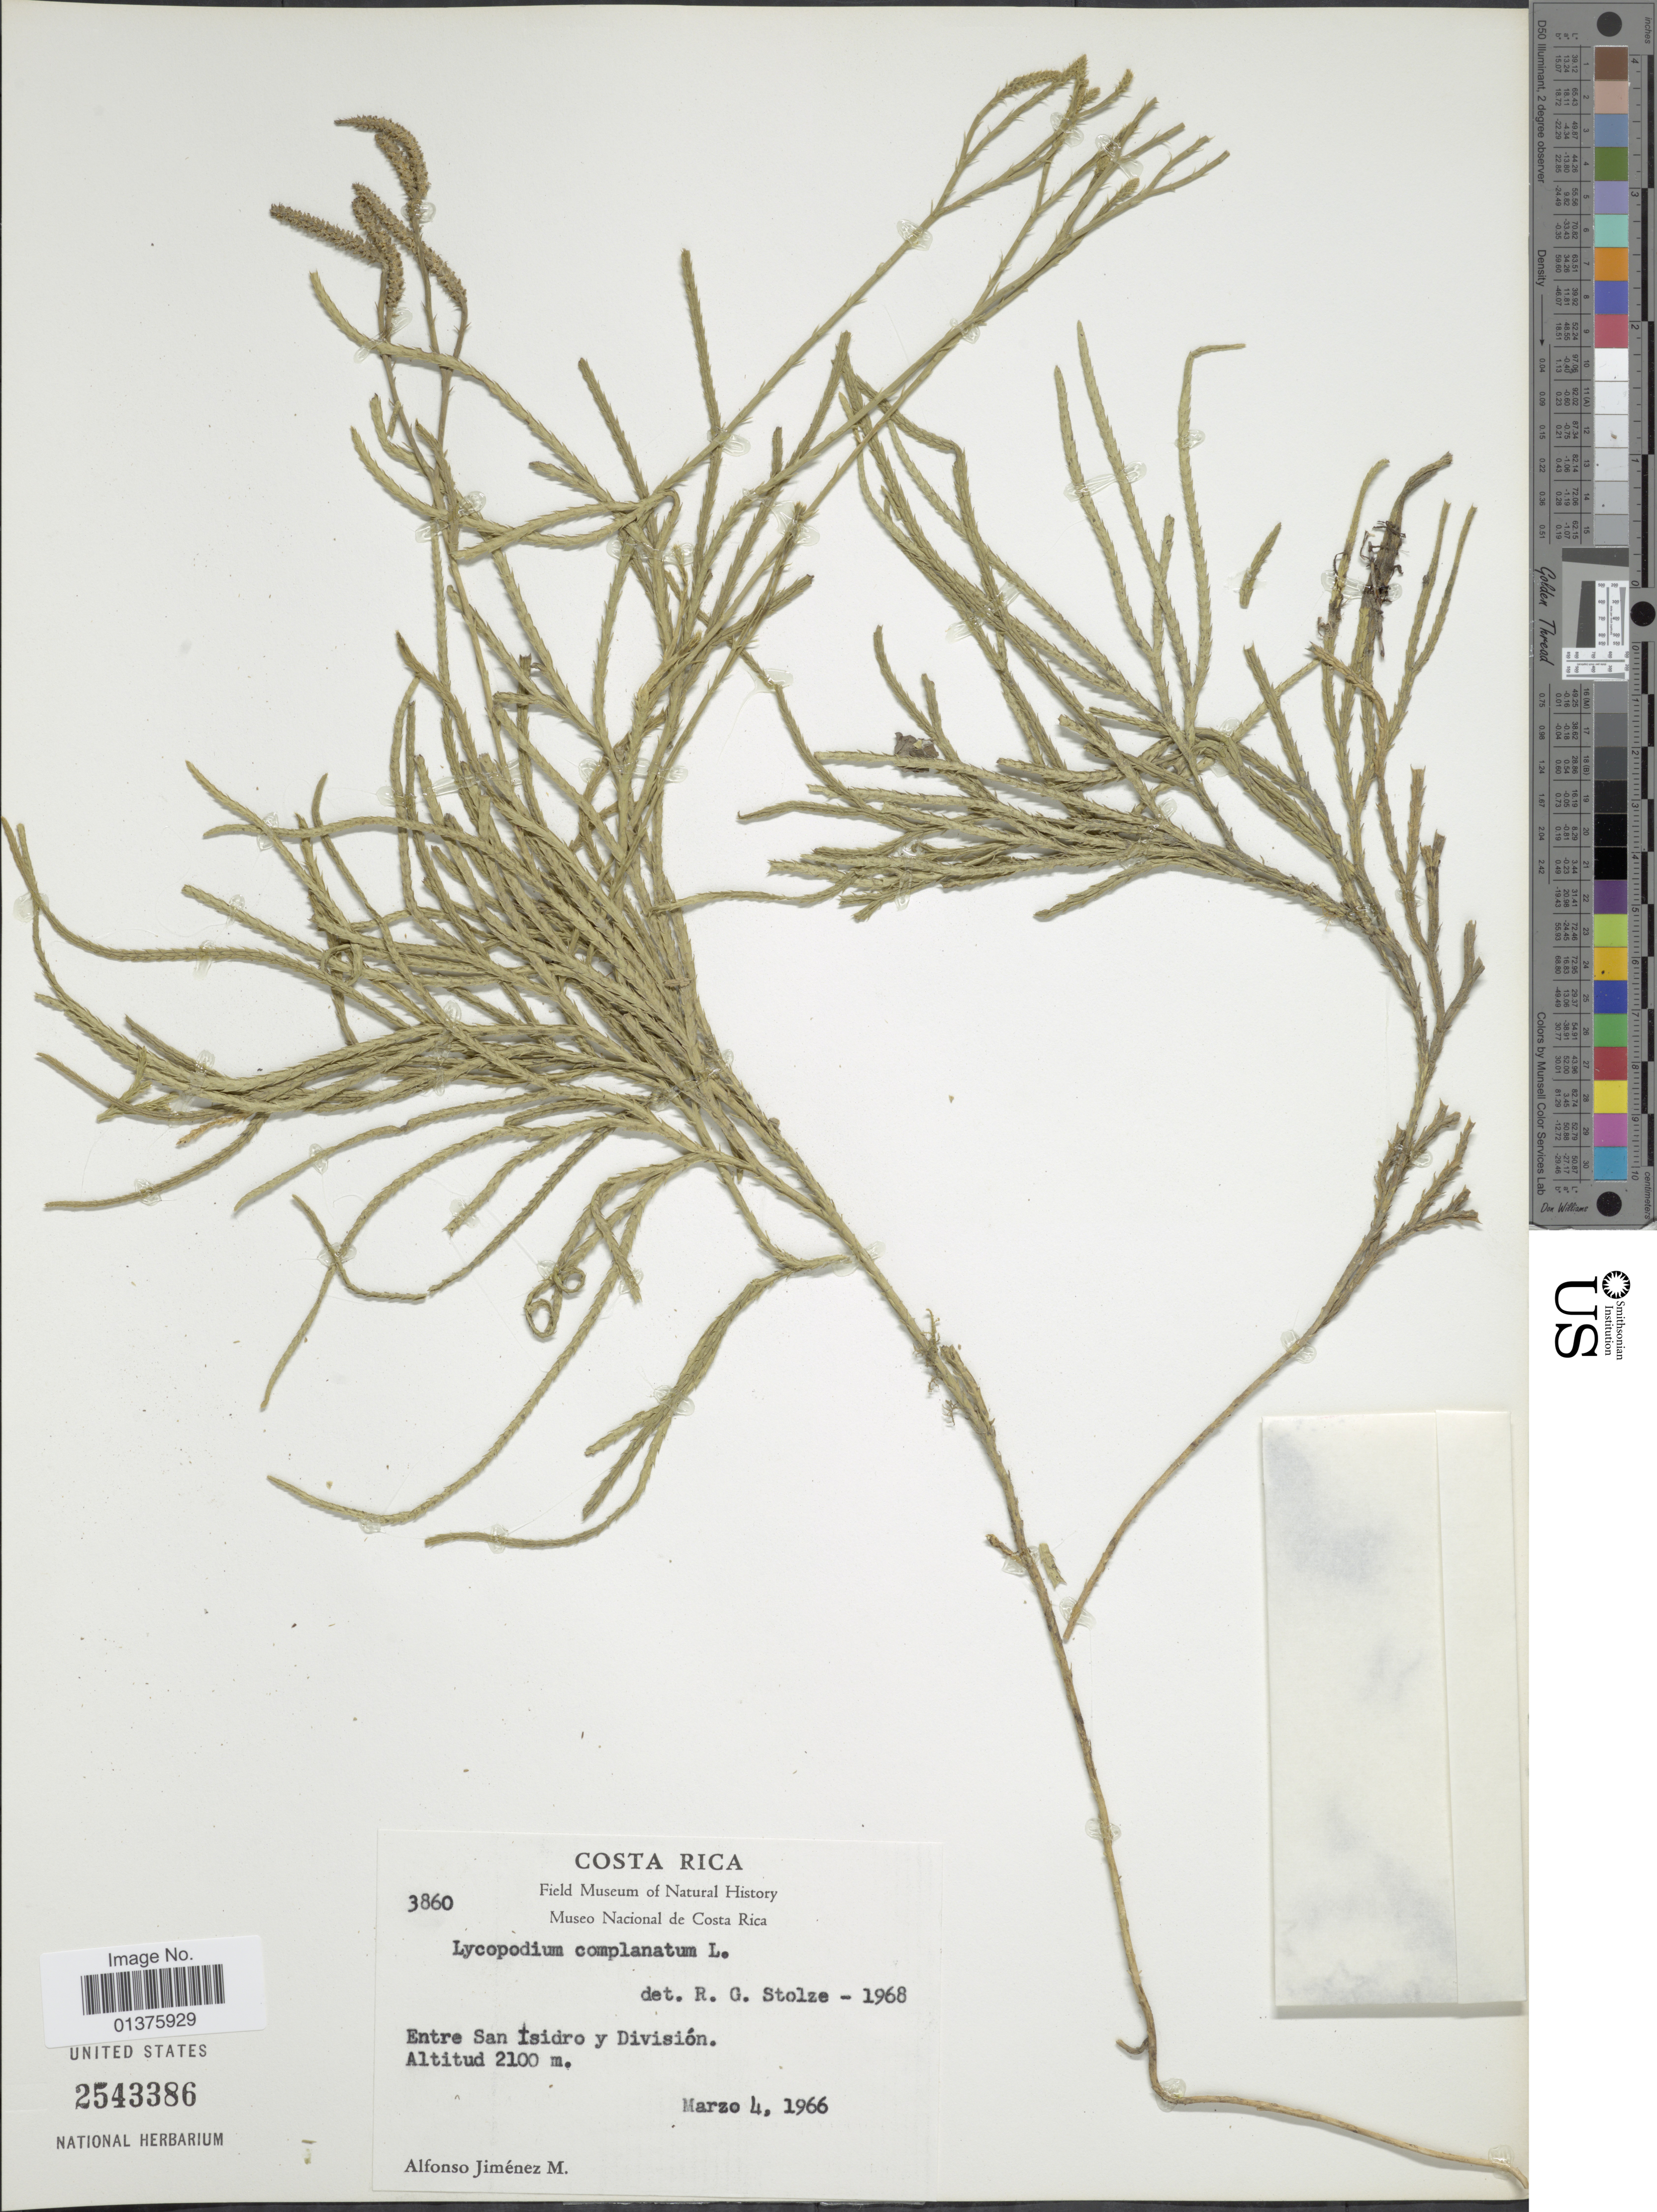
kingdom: Plantae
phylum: Tracheophyta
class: Lycopodiopsida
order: Lycopodiales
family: Lycopodiaceae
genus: Diphasiastrum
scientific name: Diphasiastrum thyoides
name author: (Humb. & Bonpl. ex Willd.) Holub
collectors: A. Jiménez M.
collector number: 3860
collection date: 1966-03-04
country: Costa Rica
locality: Entre San Isidro y División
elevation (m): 2100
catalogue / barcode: US 2543386